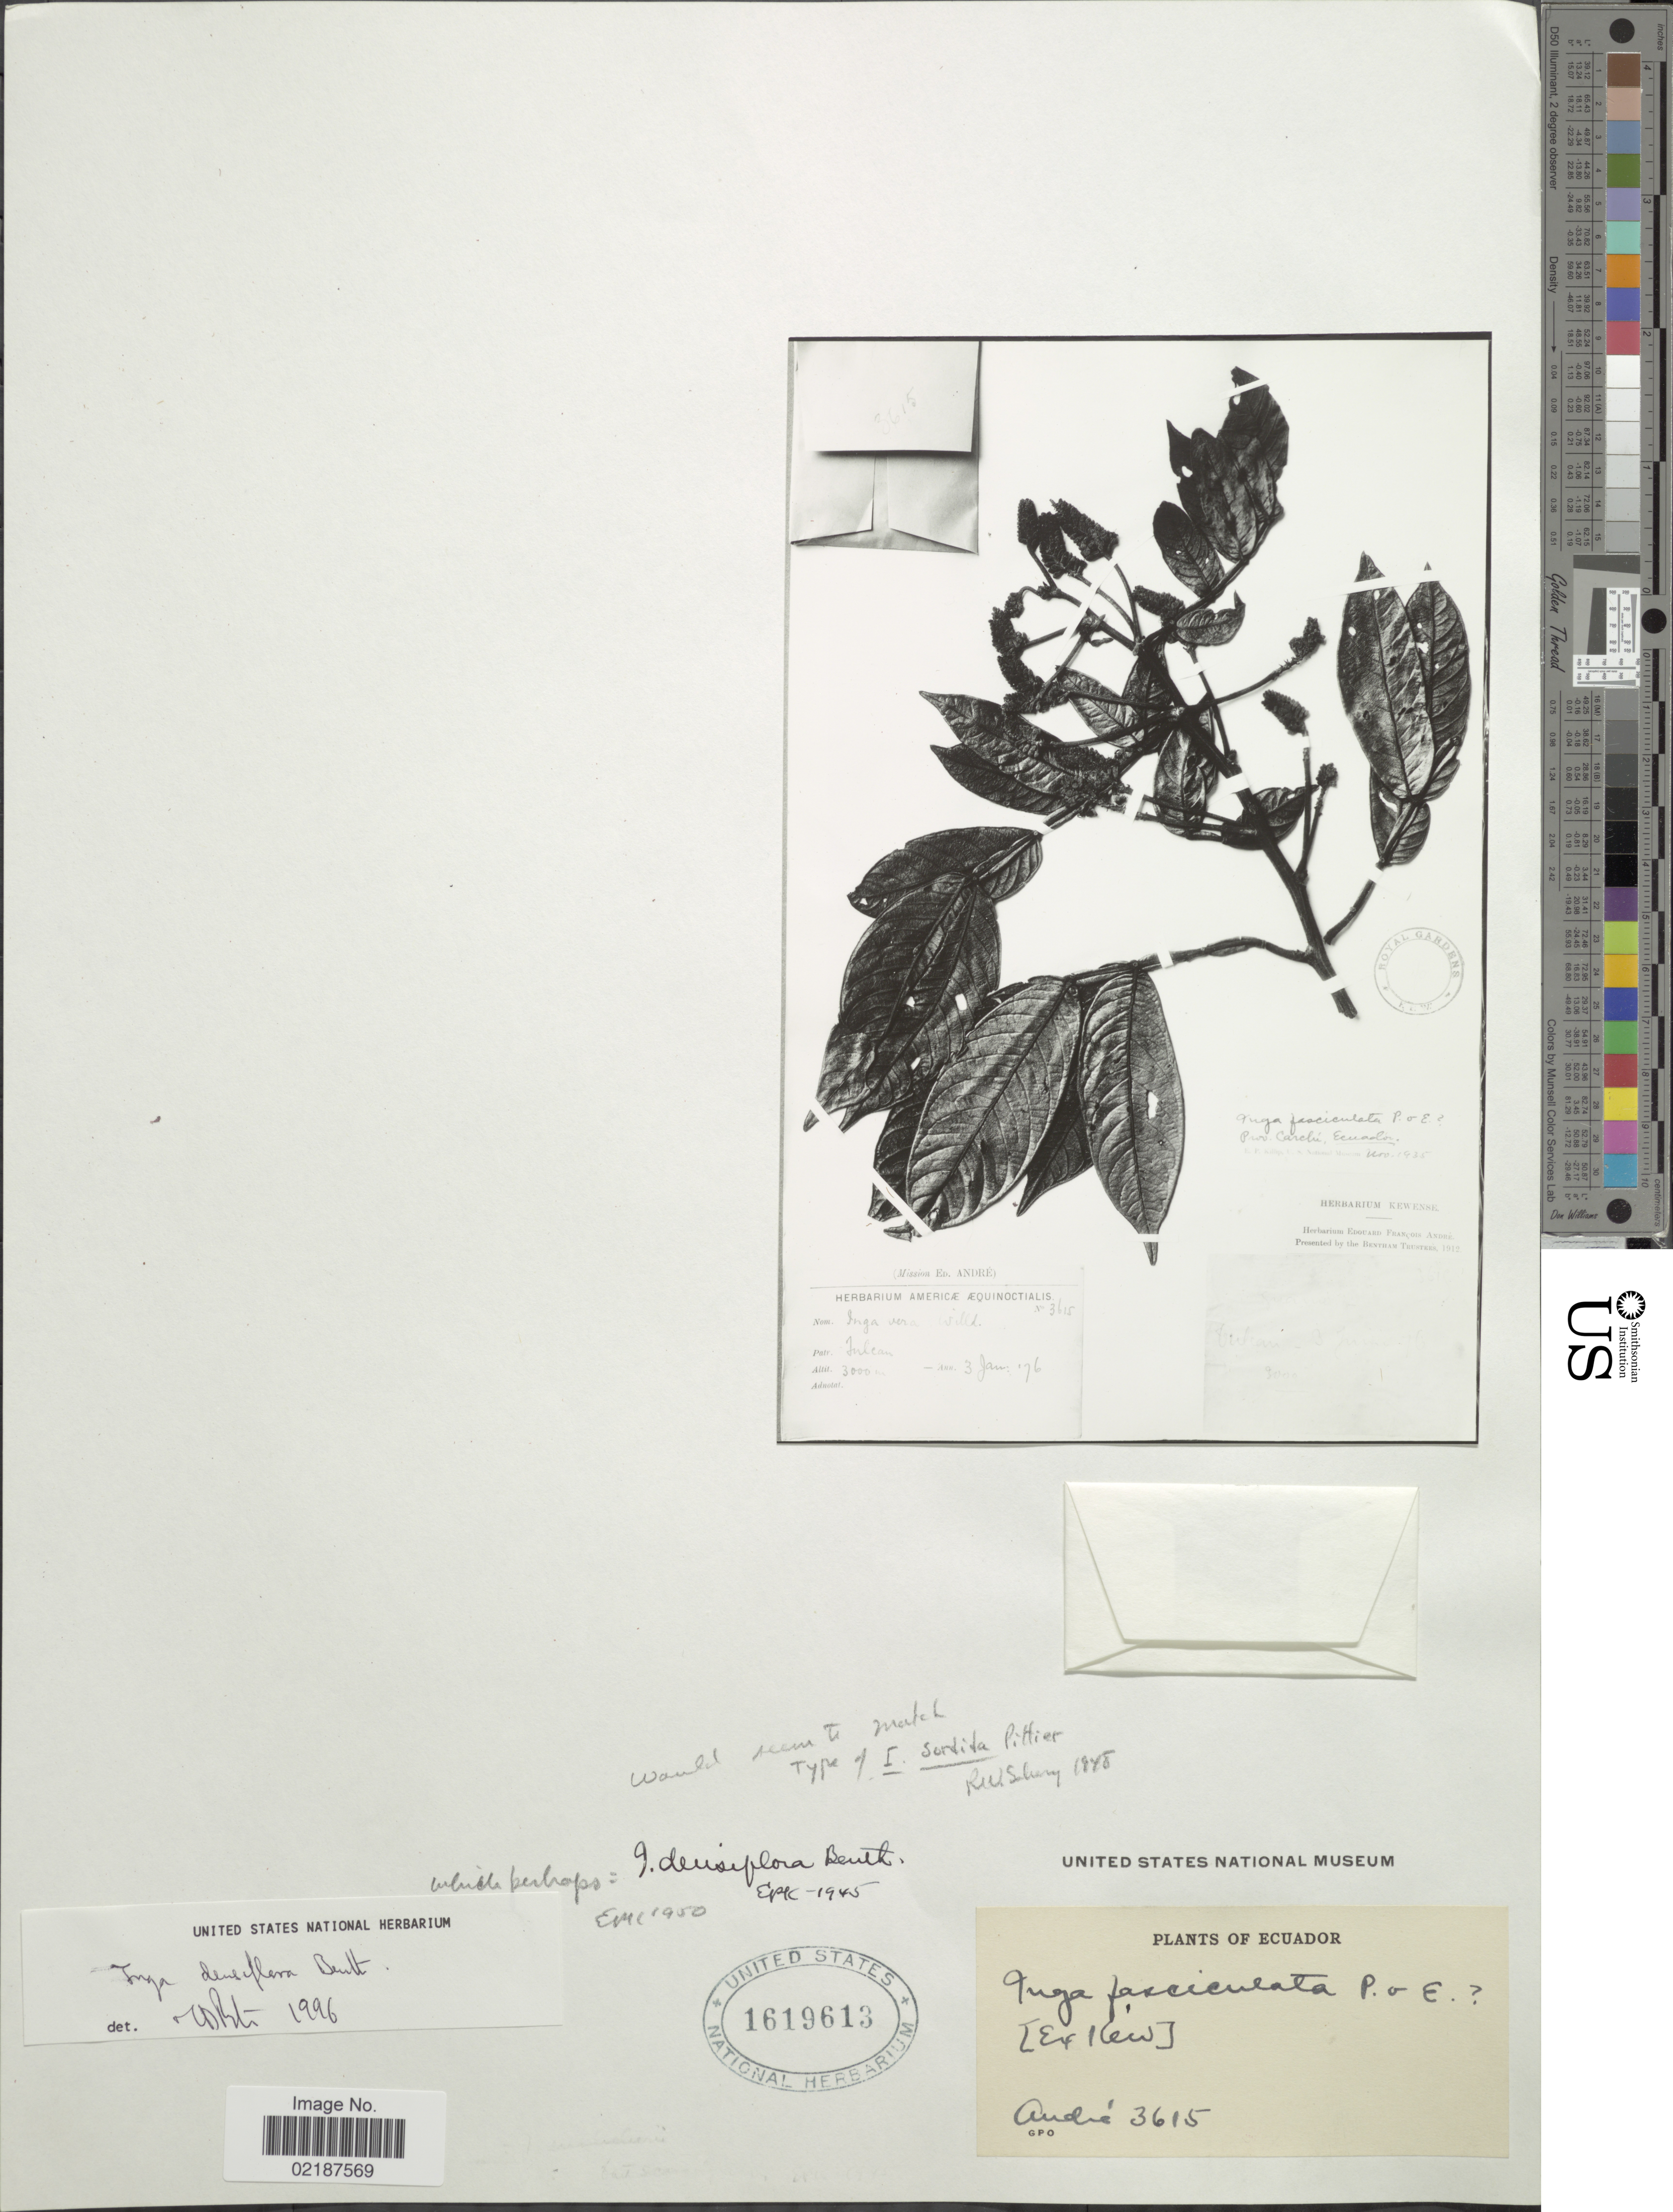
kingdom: Plantae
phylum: Tracheophyta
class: Magnoliopsida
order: Fabales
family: Fabaceae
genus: Inga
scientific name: Inga densiflora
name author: Benth.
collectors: E. Andre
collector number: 3615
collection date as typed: Transcribed d/m/y: 3/1/76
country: Ecuador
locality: Sulaen [interpreted]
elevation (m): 3000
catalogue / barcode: US 1619613